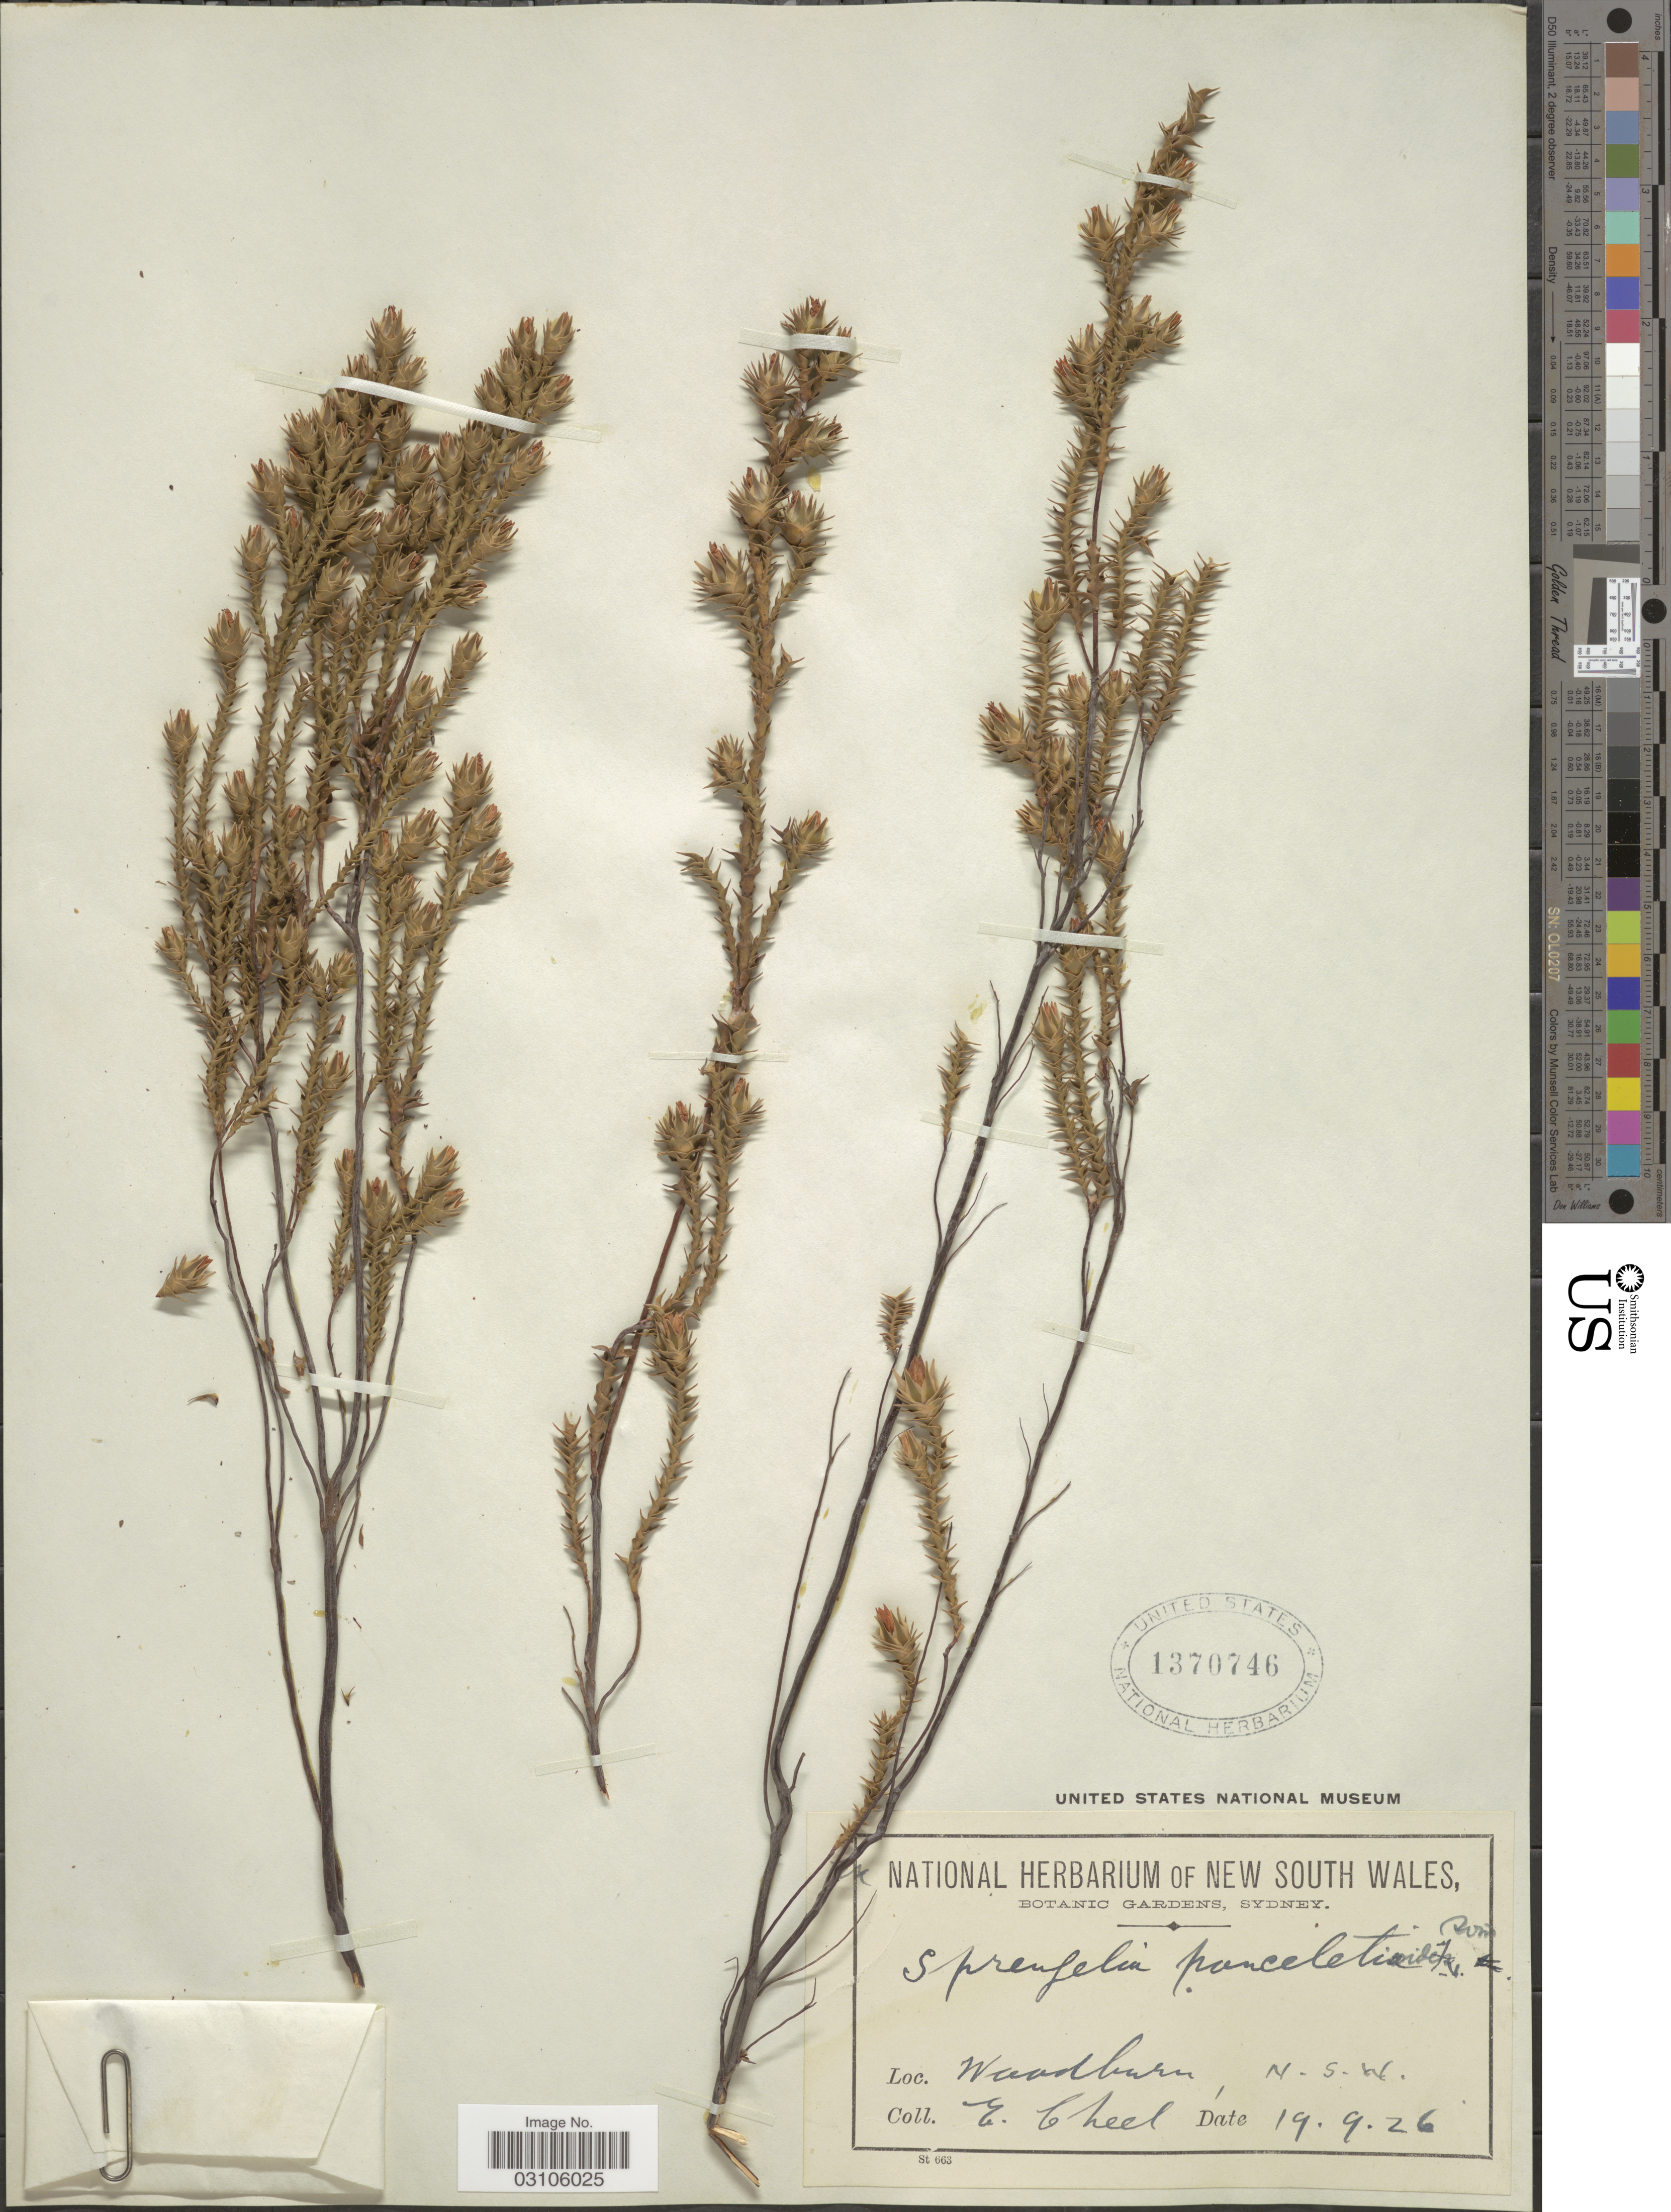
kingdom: Plantae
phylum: Tracheophyta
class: Magnoliopsida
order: Ericales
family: Ericaceae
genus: Sprengelia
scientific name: Sprengelia ponceletioides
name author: Sond.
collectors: E. Cheel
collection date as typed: Transcribed d/m/y: 19/9/26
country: Australia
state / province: New South Wales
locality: Woodburn.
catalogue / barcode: US 1370746